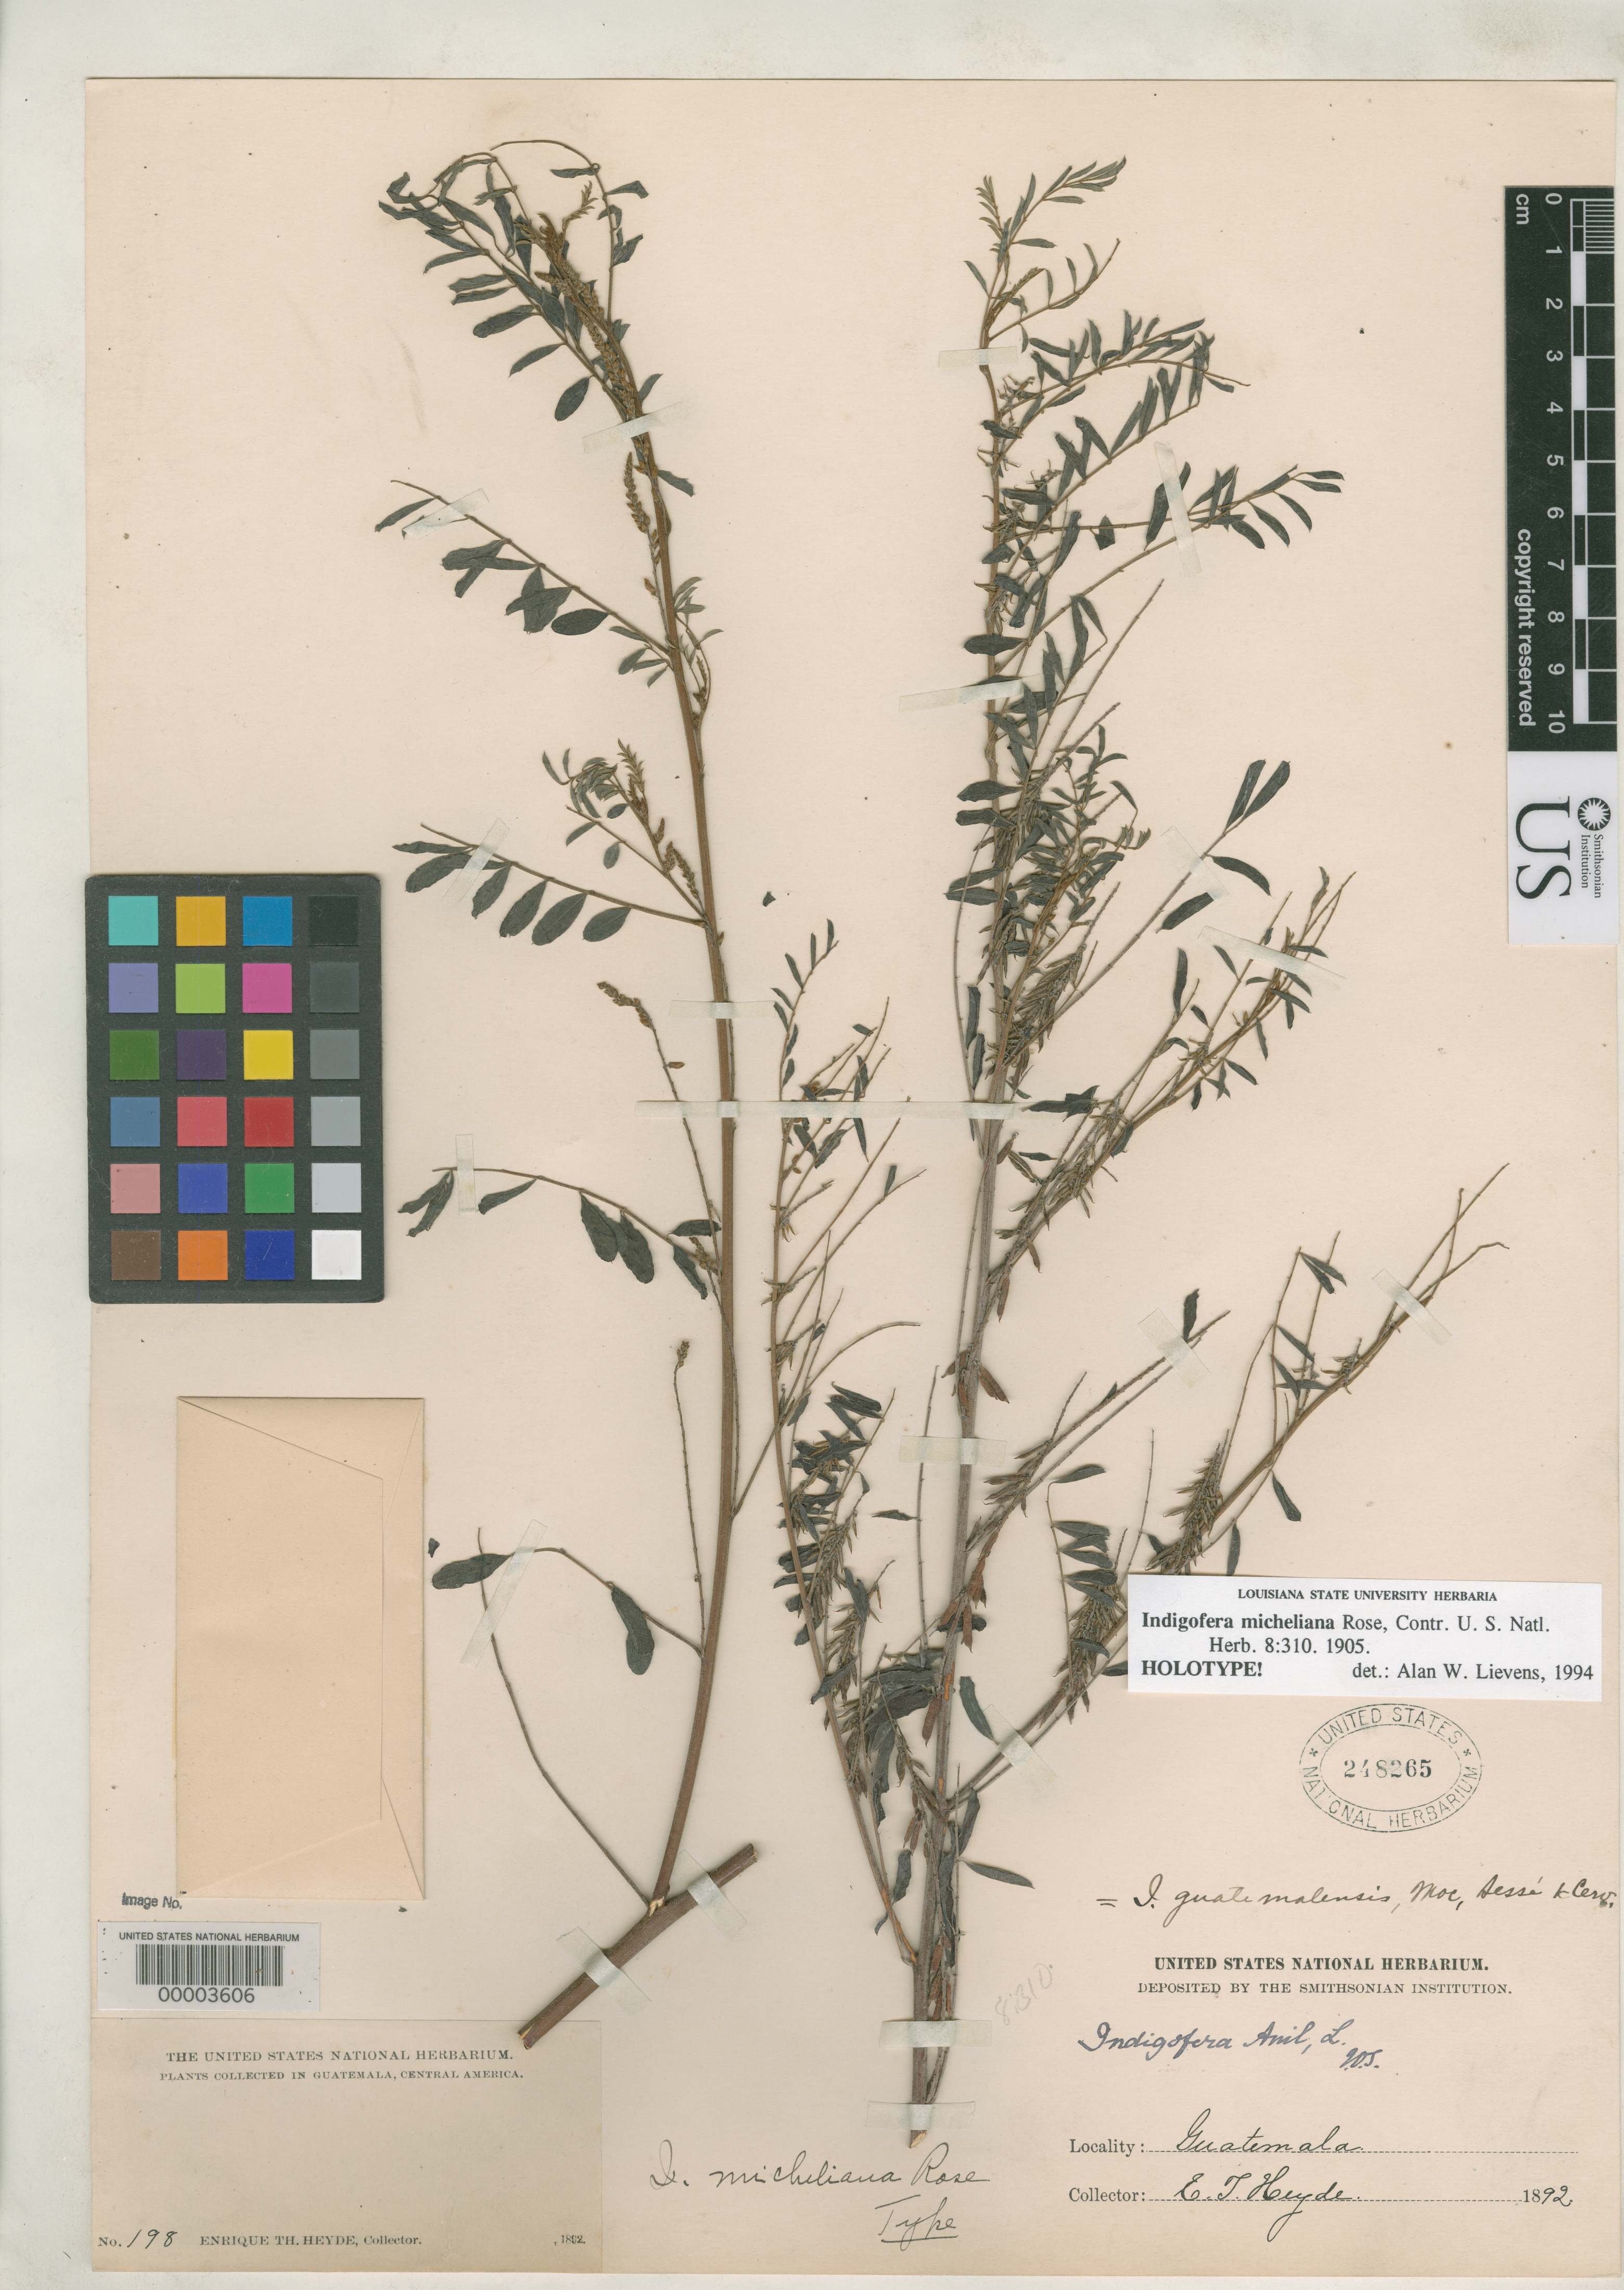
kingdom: Plantae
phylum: Tracheophyta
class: Magnoliopsida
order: Fabales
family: Fabaceae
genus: Indigofera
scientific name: Indigofera micheliana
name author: Rose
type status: Holotype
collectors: E. T. Heyde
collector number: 198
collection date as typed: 1892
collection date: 1892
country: Guatemala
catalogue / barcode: US 248265